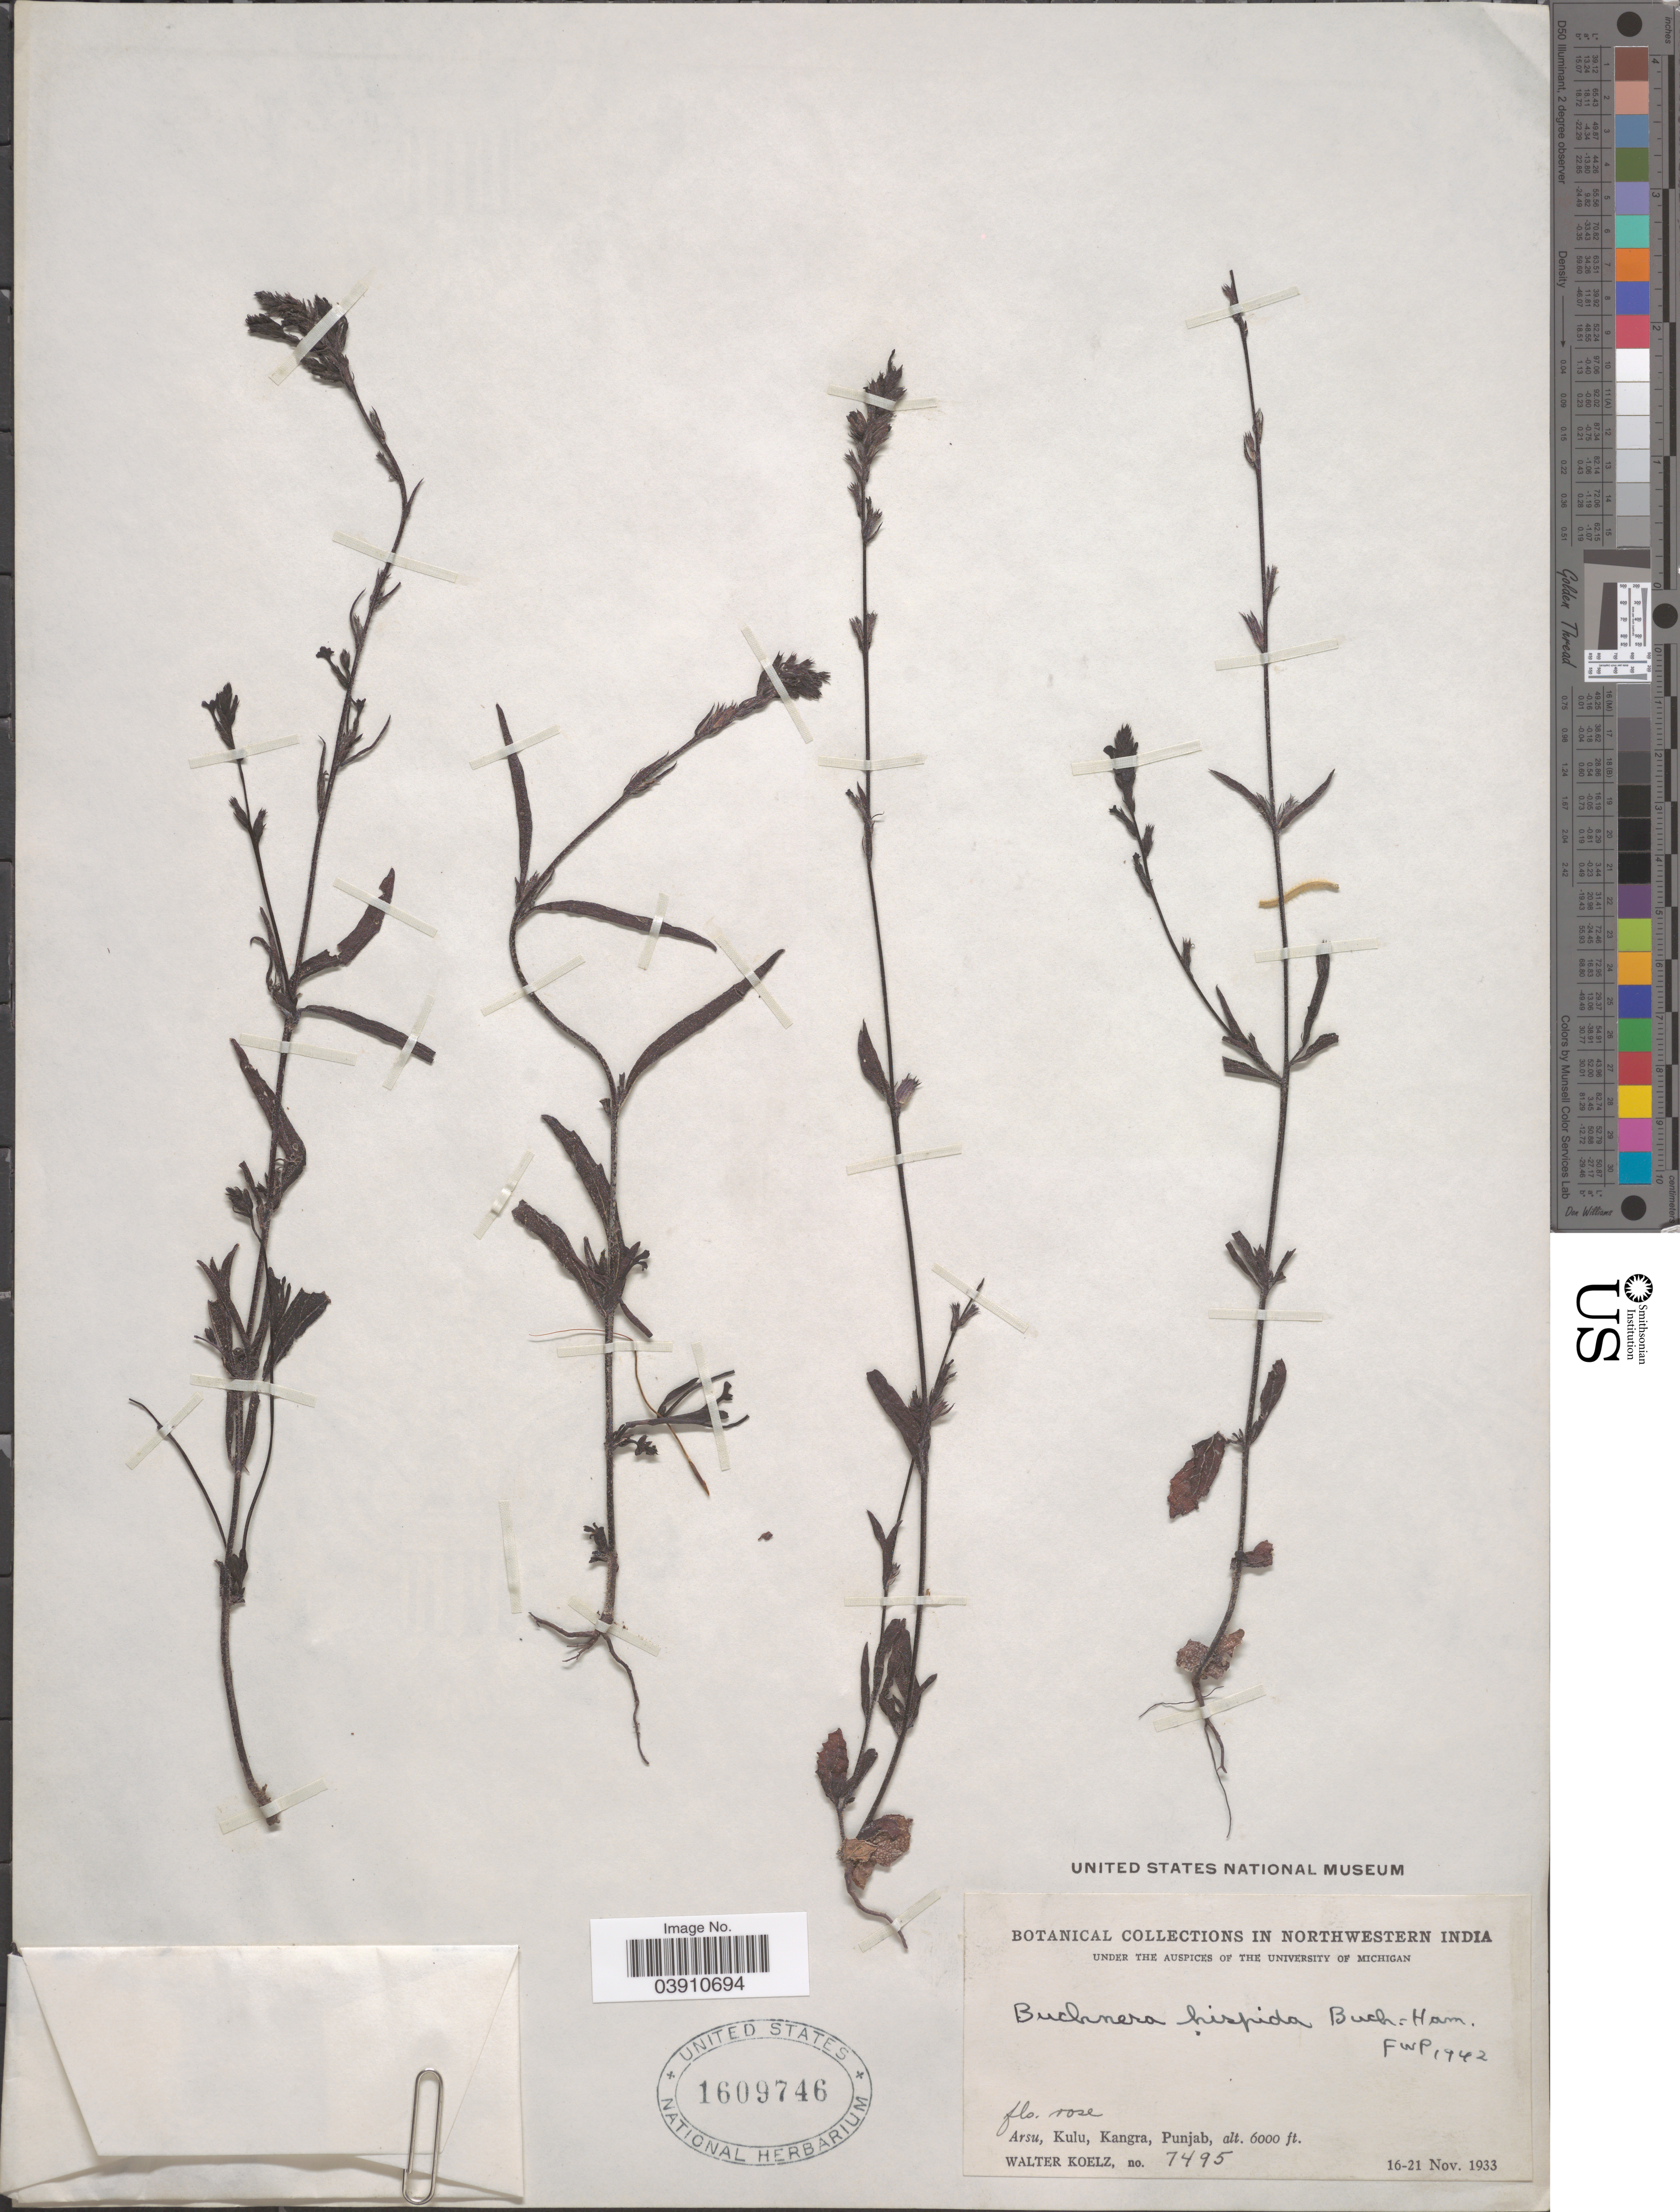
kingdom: Plantae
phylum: Tracheophyta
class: Magnoliopsida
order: Lamiales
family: Orobanchaceae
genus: Buchnera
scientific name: Buchnera hispida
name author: Buch.-Ham. ex D. Don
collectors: W. N. Koelz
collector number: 7495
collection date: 1933-11-16/1933-11-21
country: India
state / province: Punjab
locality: In northwestern India. Arsu, Kulu, Kangra.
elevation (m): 1829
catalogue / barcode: US 1609746